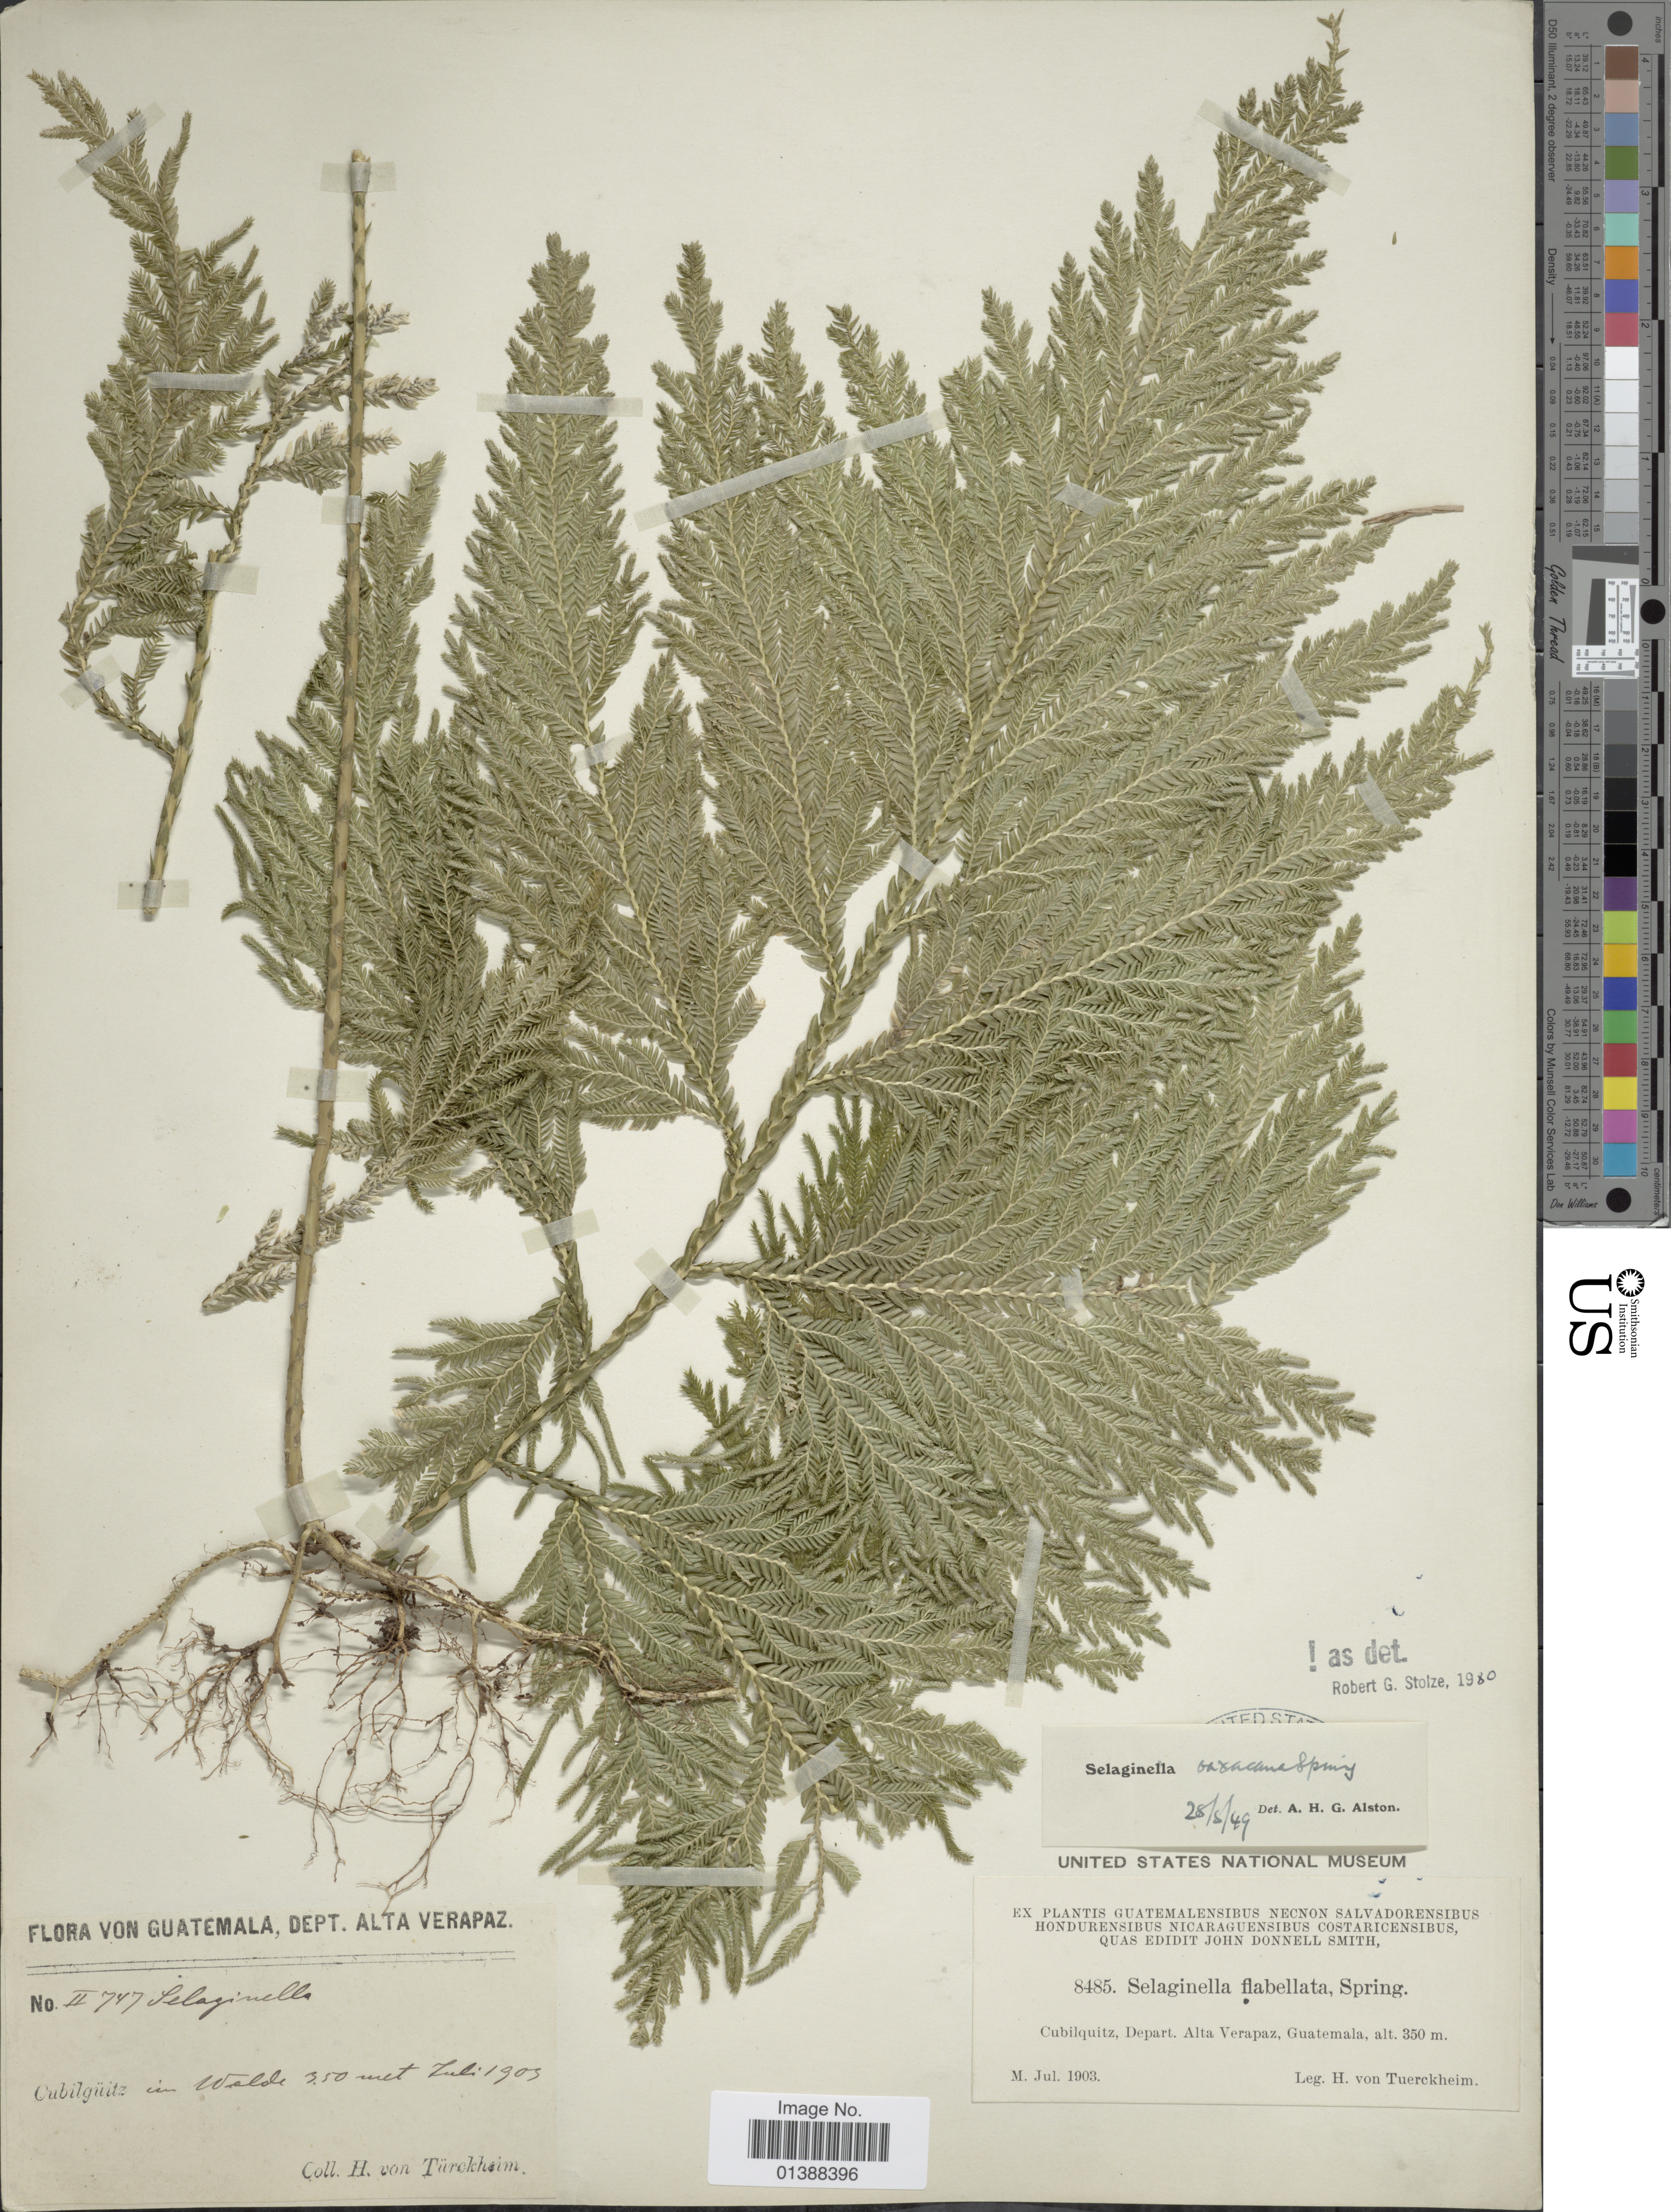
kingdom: Plantae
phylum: Tracheophyta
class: Lycopodiopsida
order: Selaginellales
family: Selaginellaceae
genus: Selaginella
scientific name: Selaginella oaxacana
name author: Spring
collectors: H. von Türckheim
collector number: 8485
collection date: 1903-07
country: Guatemala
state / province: Alta Verapaz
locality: Cubilquitz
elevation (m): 350